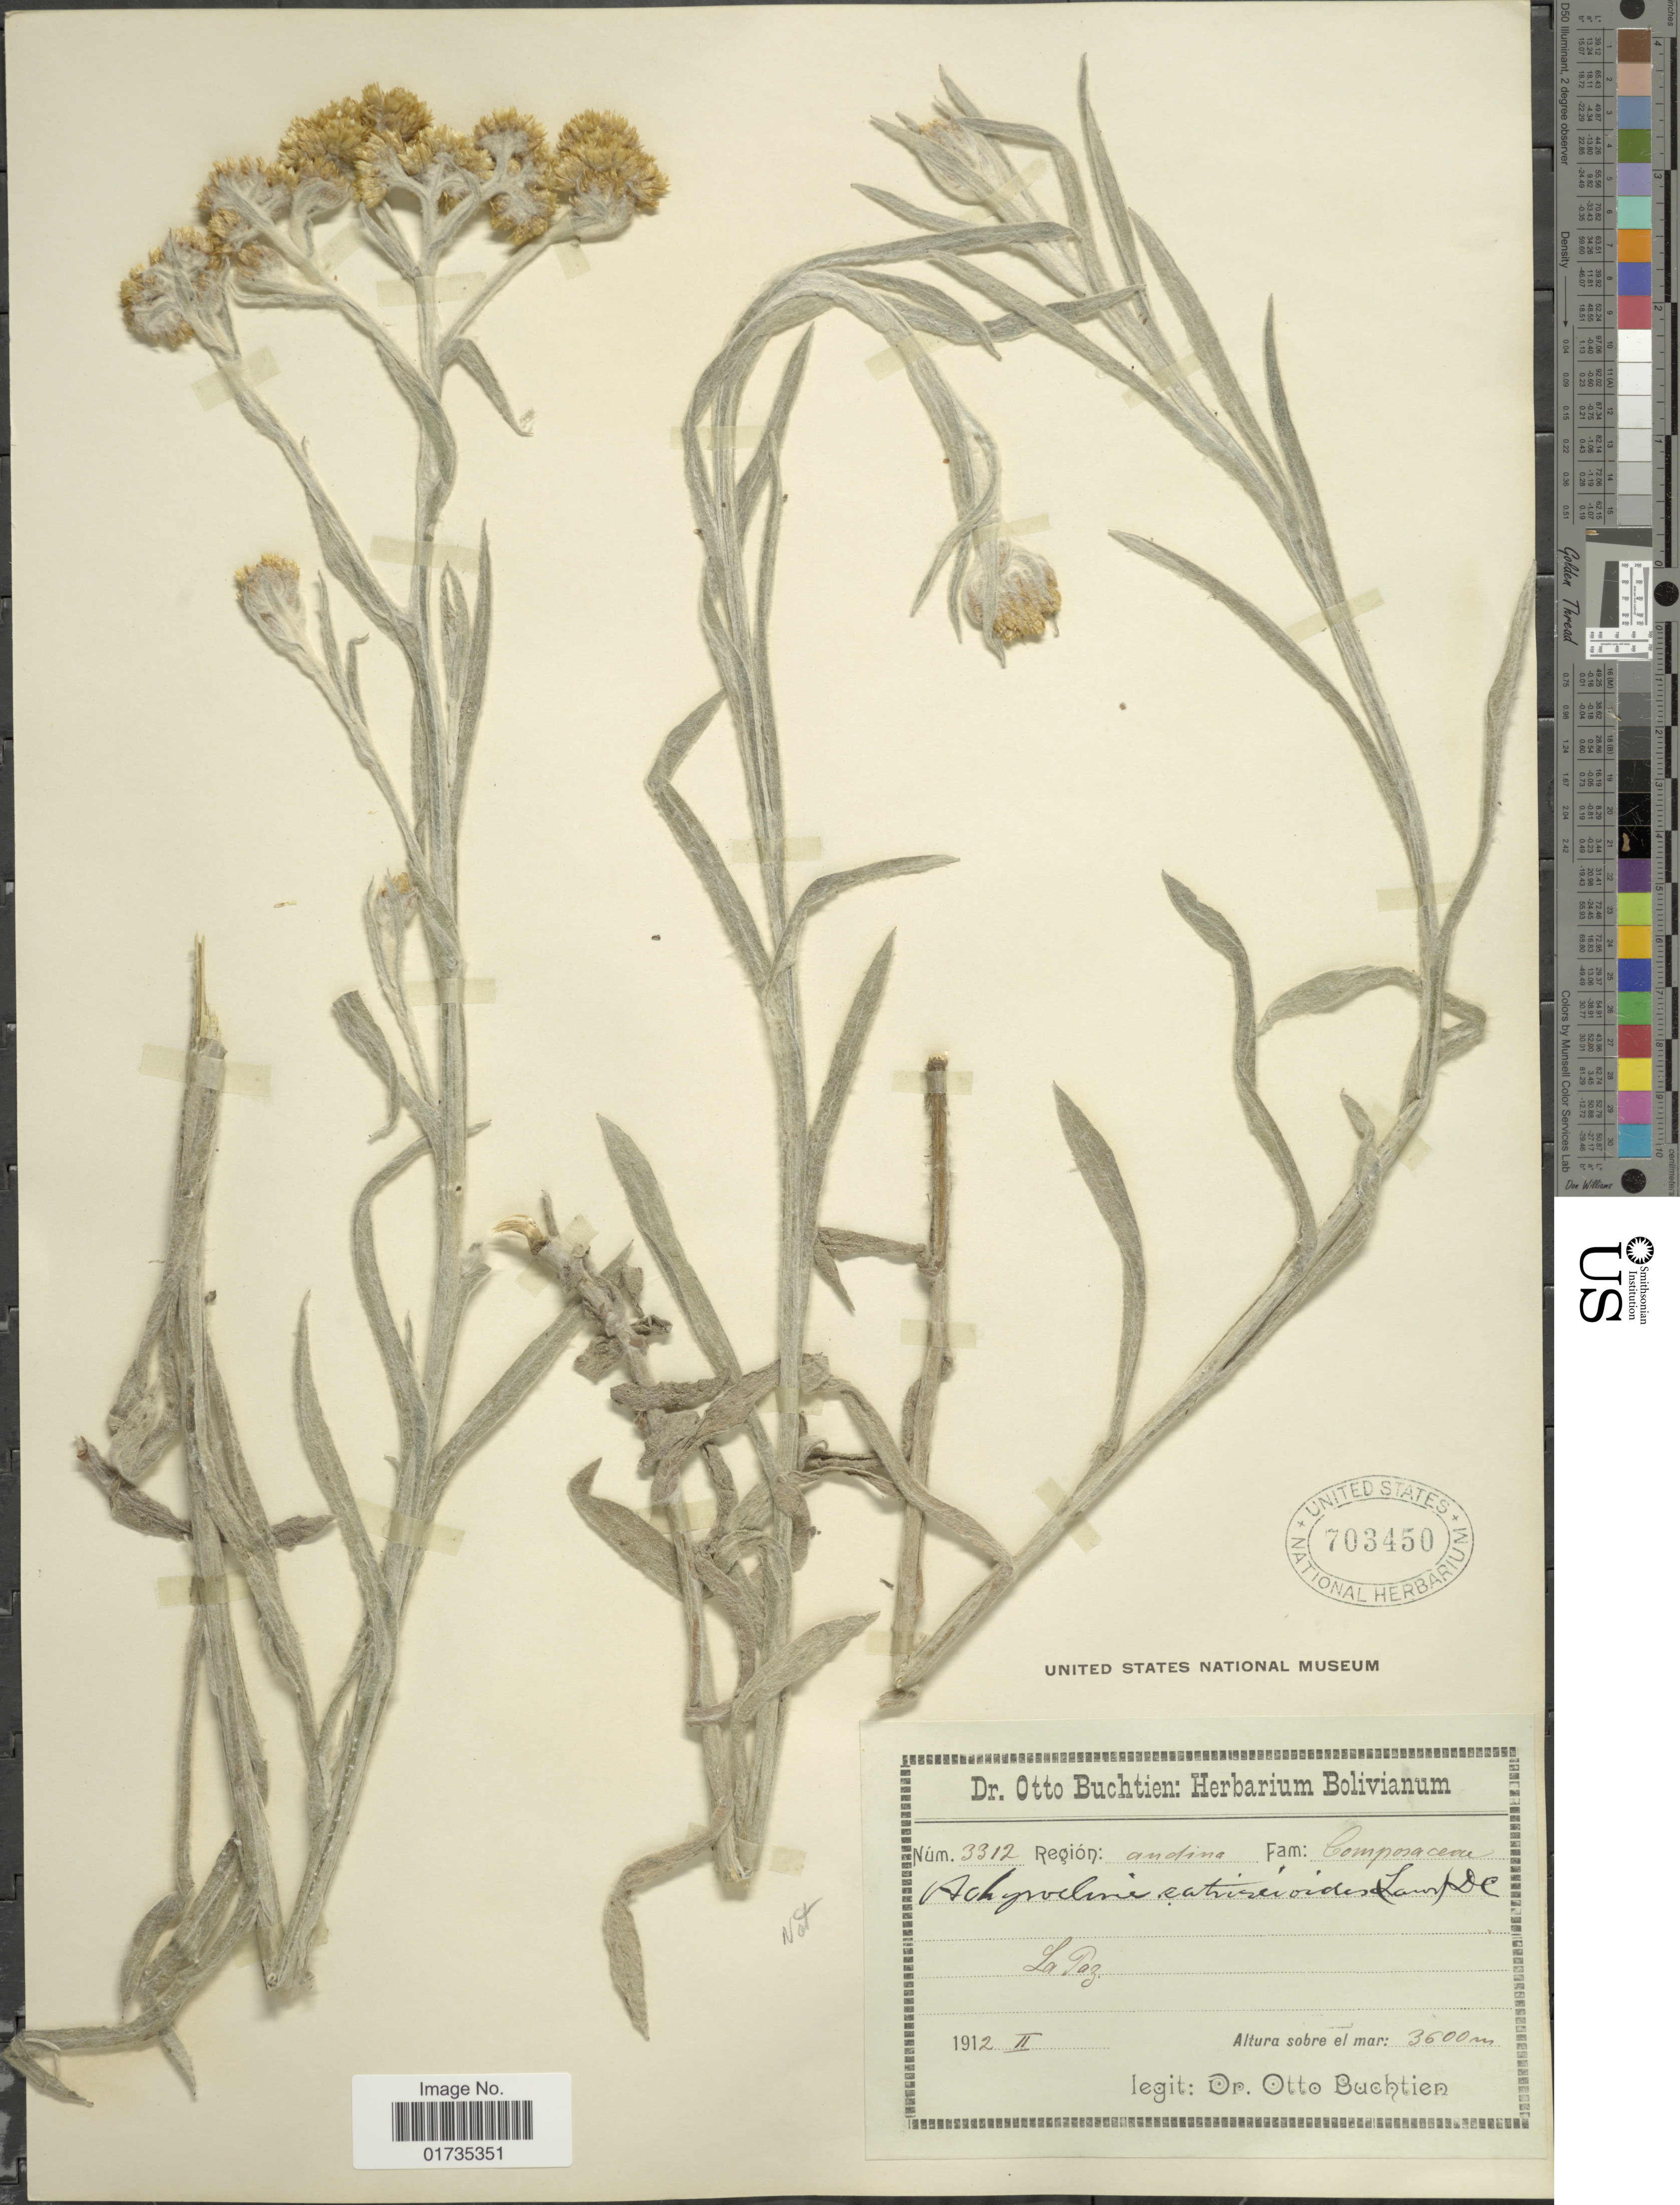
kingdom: Plantae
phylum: Tracheophyta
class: Magnoliopsida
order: Asterales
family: Asteraceae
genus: Achyrocline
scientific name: Achyrocline alata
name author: (Kunth) DC.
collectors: O. Buchtien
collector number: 3312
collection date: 1912-02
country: Bolivia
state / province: La Paz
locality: Bolivianum. La Paz.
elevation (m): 3600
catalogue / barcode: US 703450